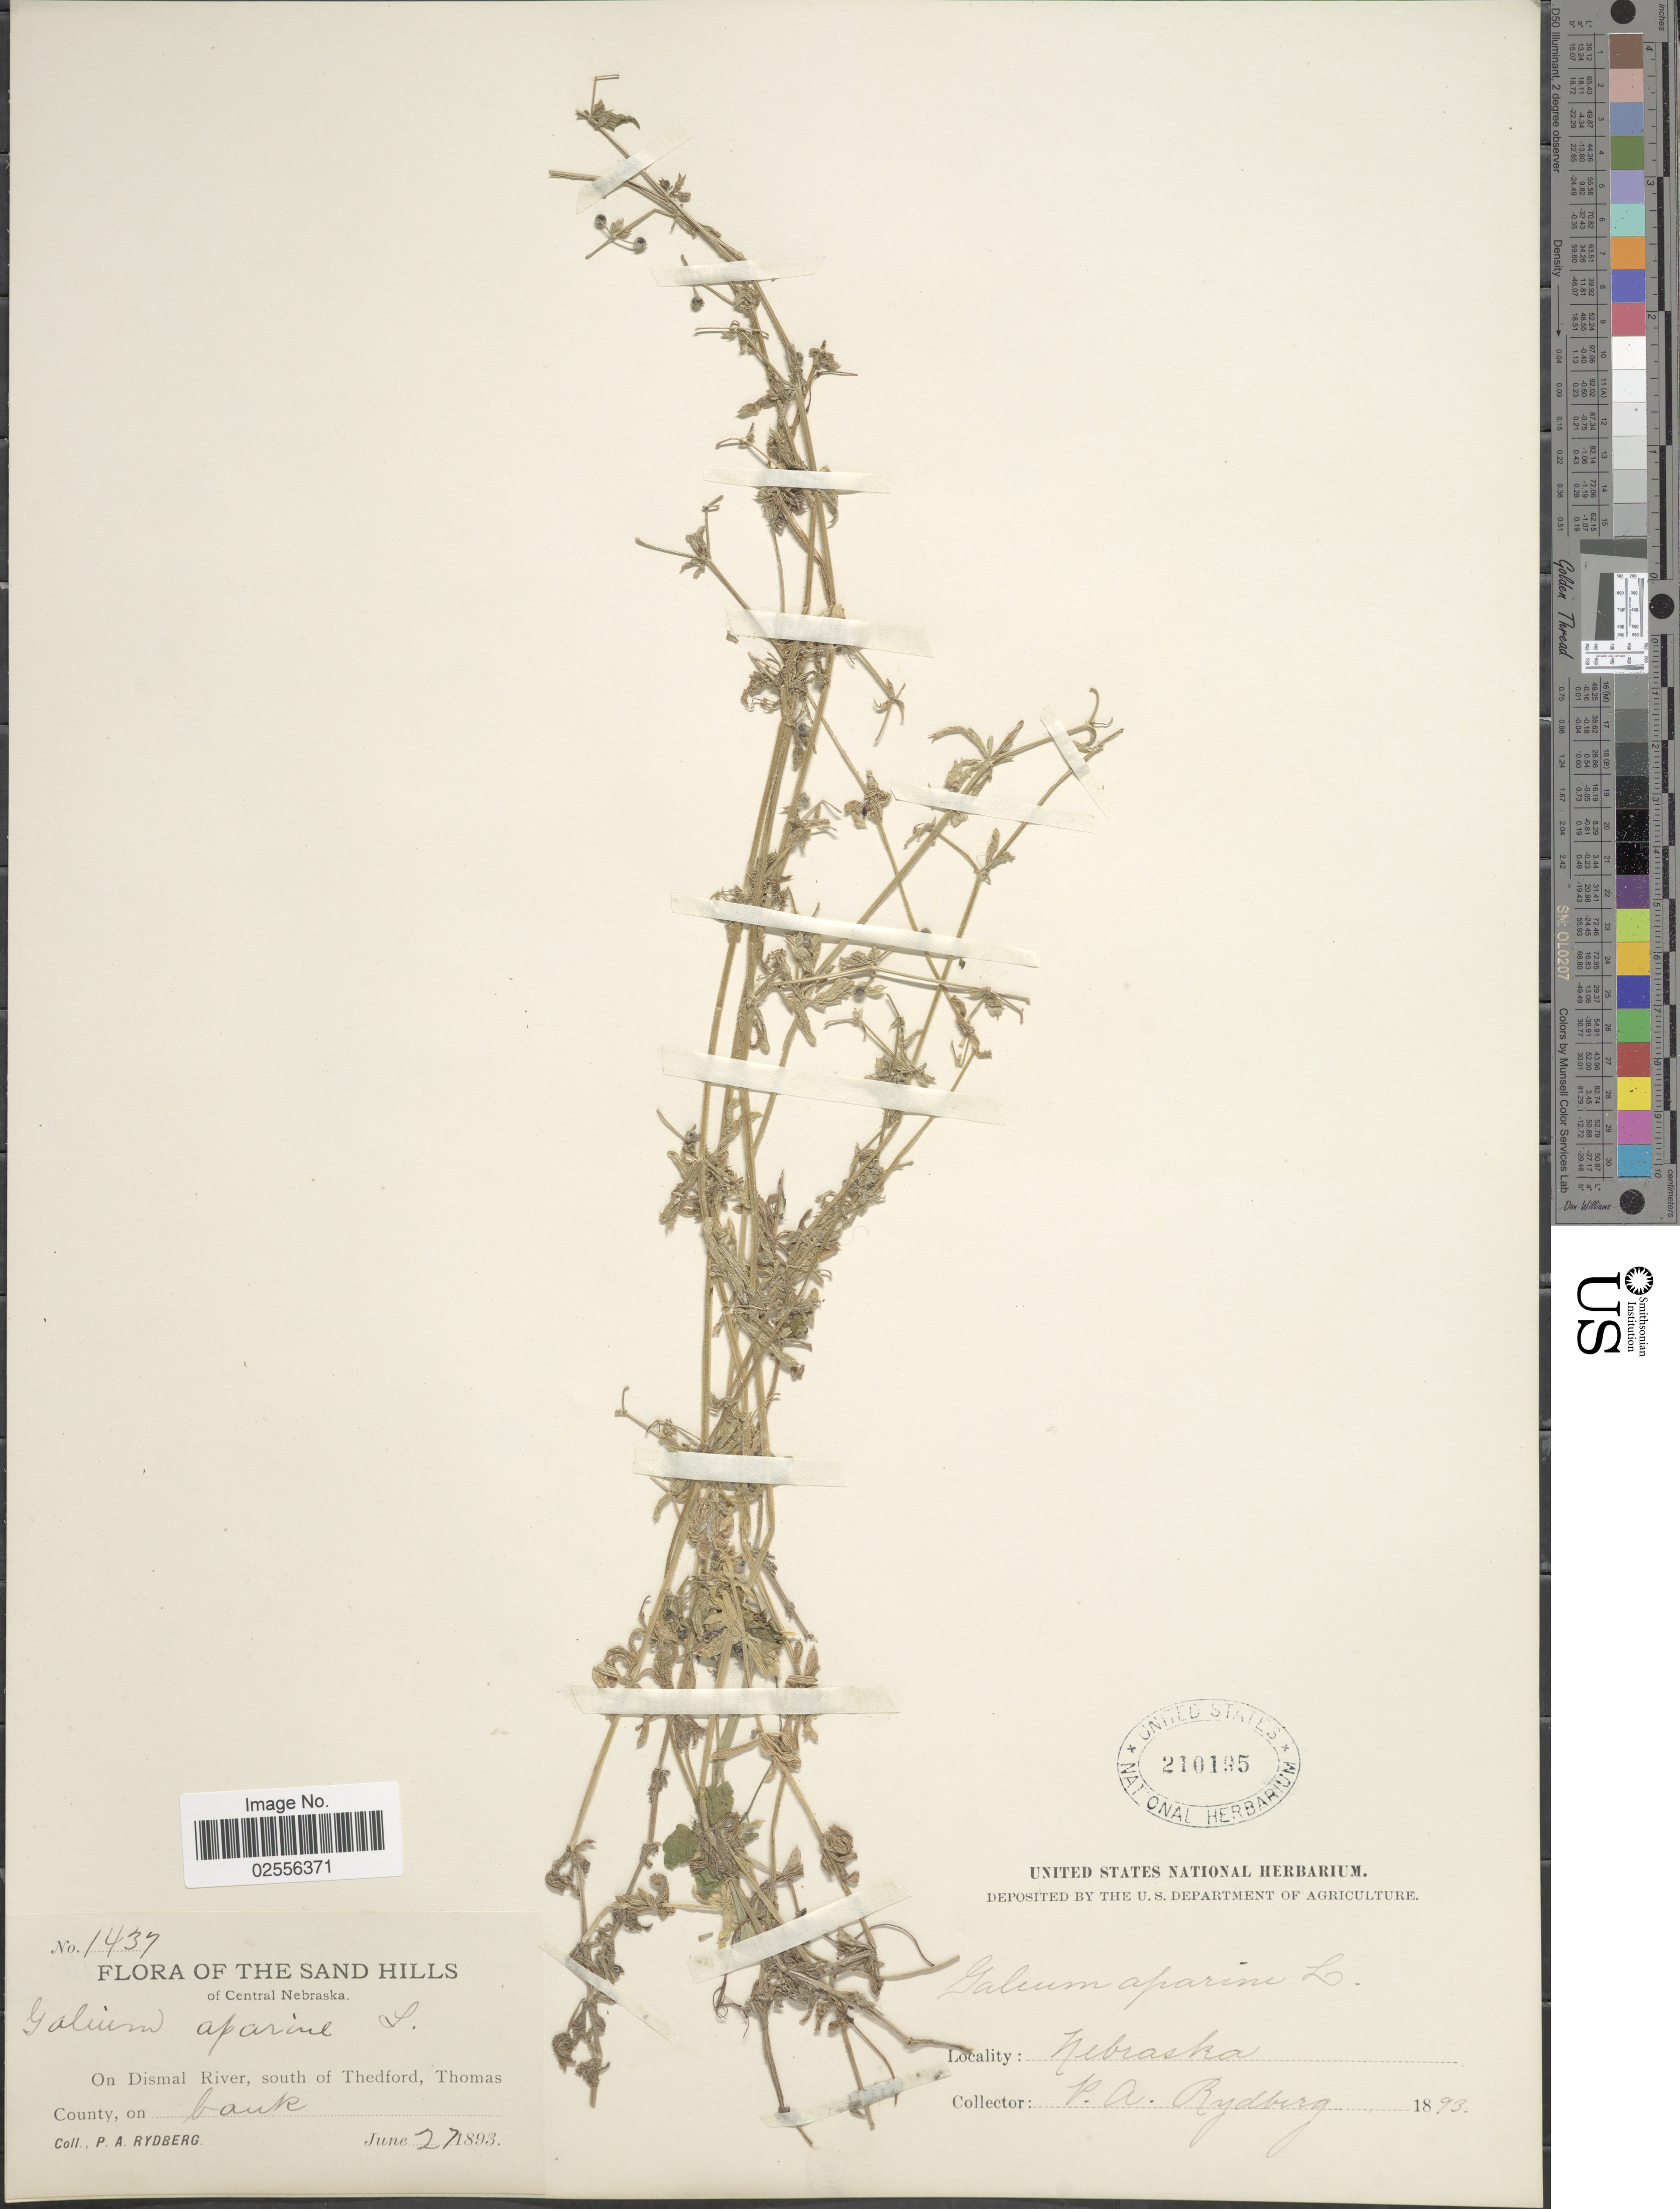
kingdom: Plantae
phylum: Tracheophyta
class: Magnoliopsida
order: Gentianales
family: Rubiaceae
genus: Galium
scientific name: Galium aparine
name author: L.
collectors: P. A. Rydberg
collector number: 1437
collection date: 1893-06-27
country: United States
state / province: Nebraska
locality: Sand Hills. Central Nebraska. On Dismal River, south of Thedford, Thomas County.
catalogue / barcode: US 210195